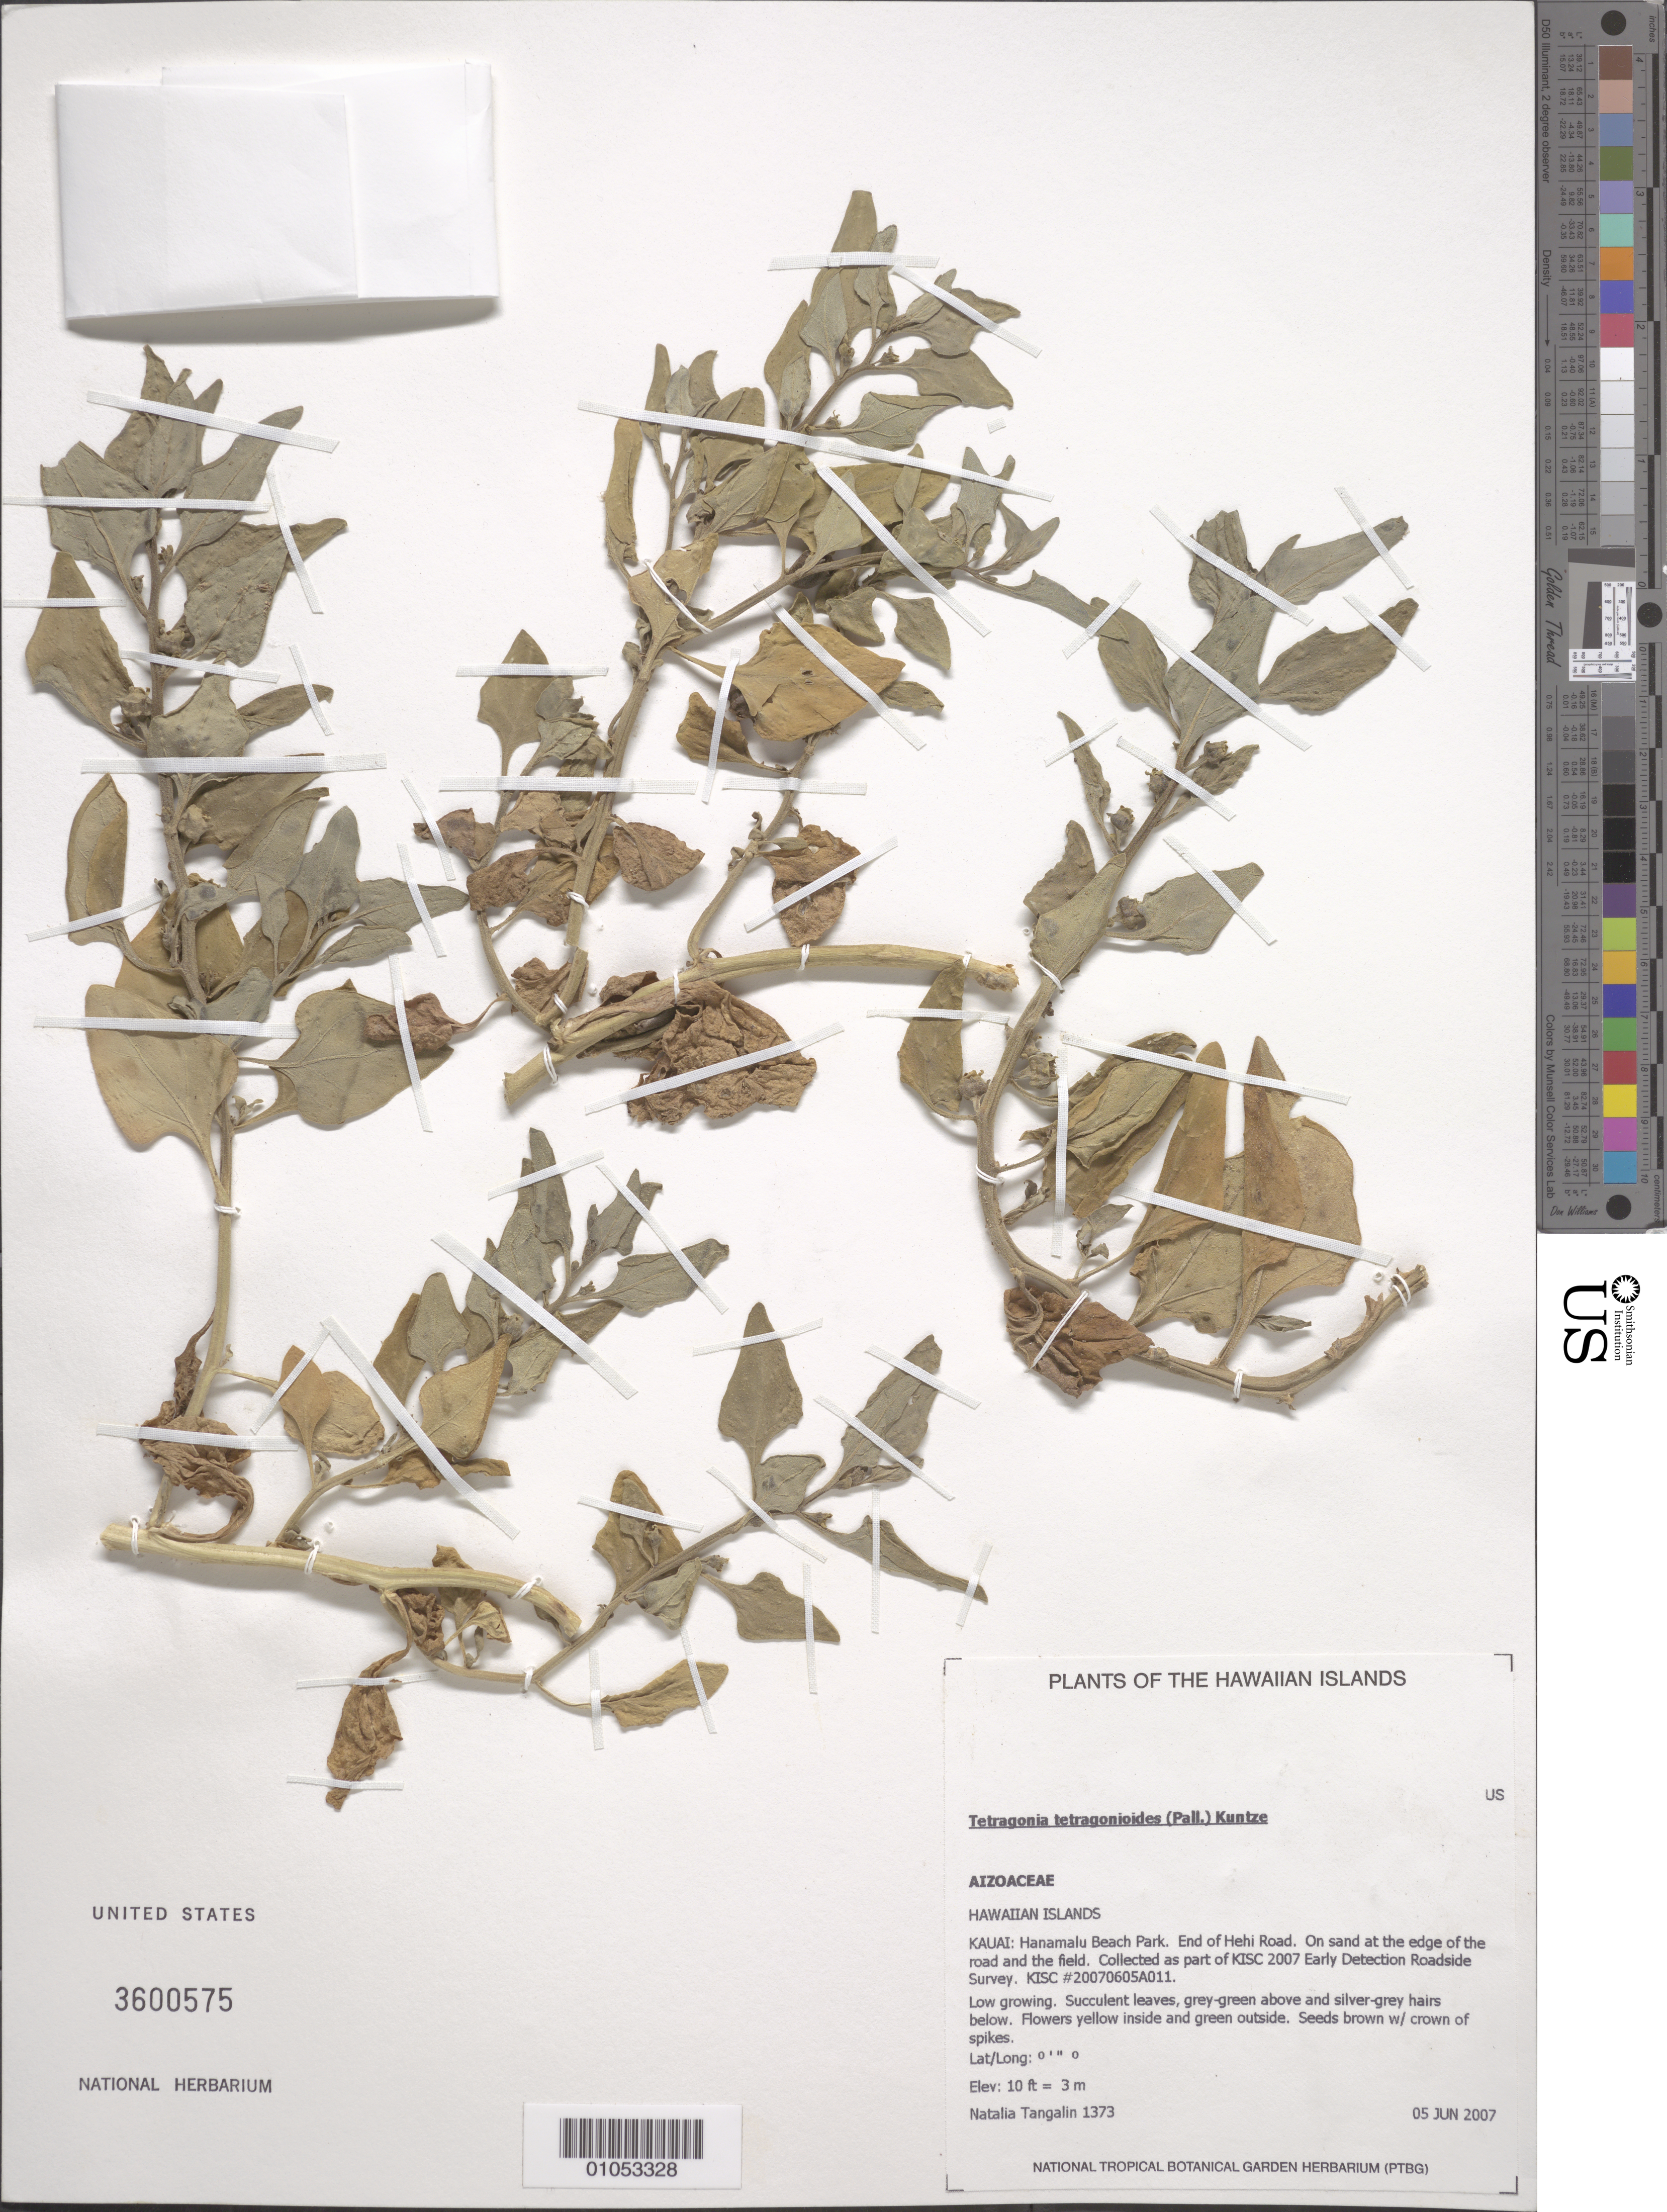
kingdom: Plantae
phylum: Tracheophyta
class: Magnoliopsida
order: Caryophyllales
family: Aizoaceae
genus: Tetragonia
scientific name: Tetragonia tetragonoides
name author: (Pall.) Kuntze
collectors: N. Tangalin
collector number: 1373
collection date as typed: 5 Jun 2007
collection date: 2007-06-05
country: United States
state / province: Hawaii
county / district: Kauai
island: Kaua'i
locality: Hanamalu Beach Park. End of Hehi Road. On sand at the edge of the road and the field. Collected as part of KISC 2007 Early Detection Roadside Survey.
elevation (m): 3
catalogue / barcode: US 3600575